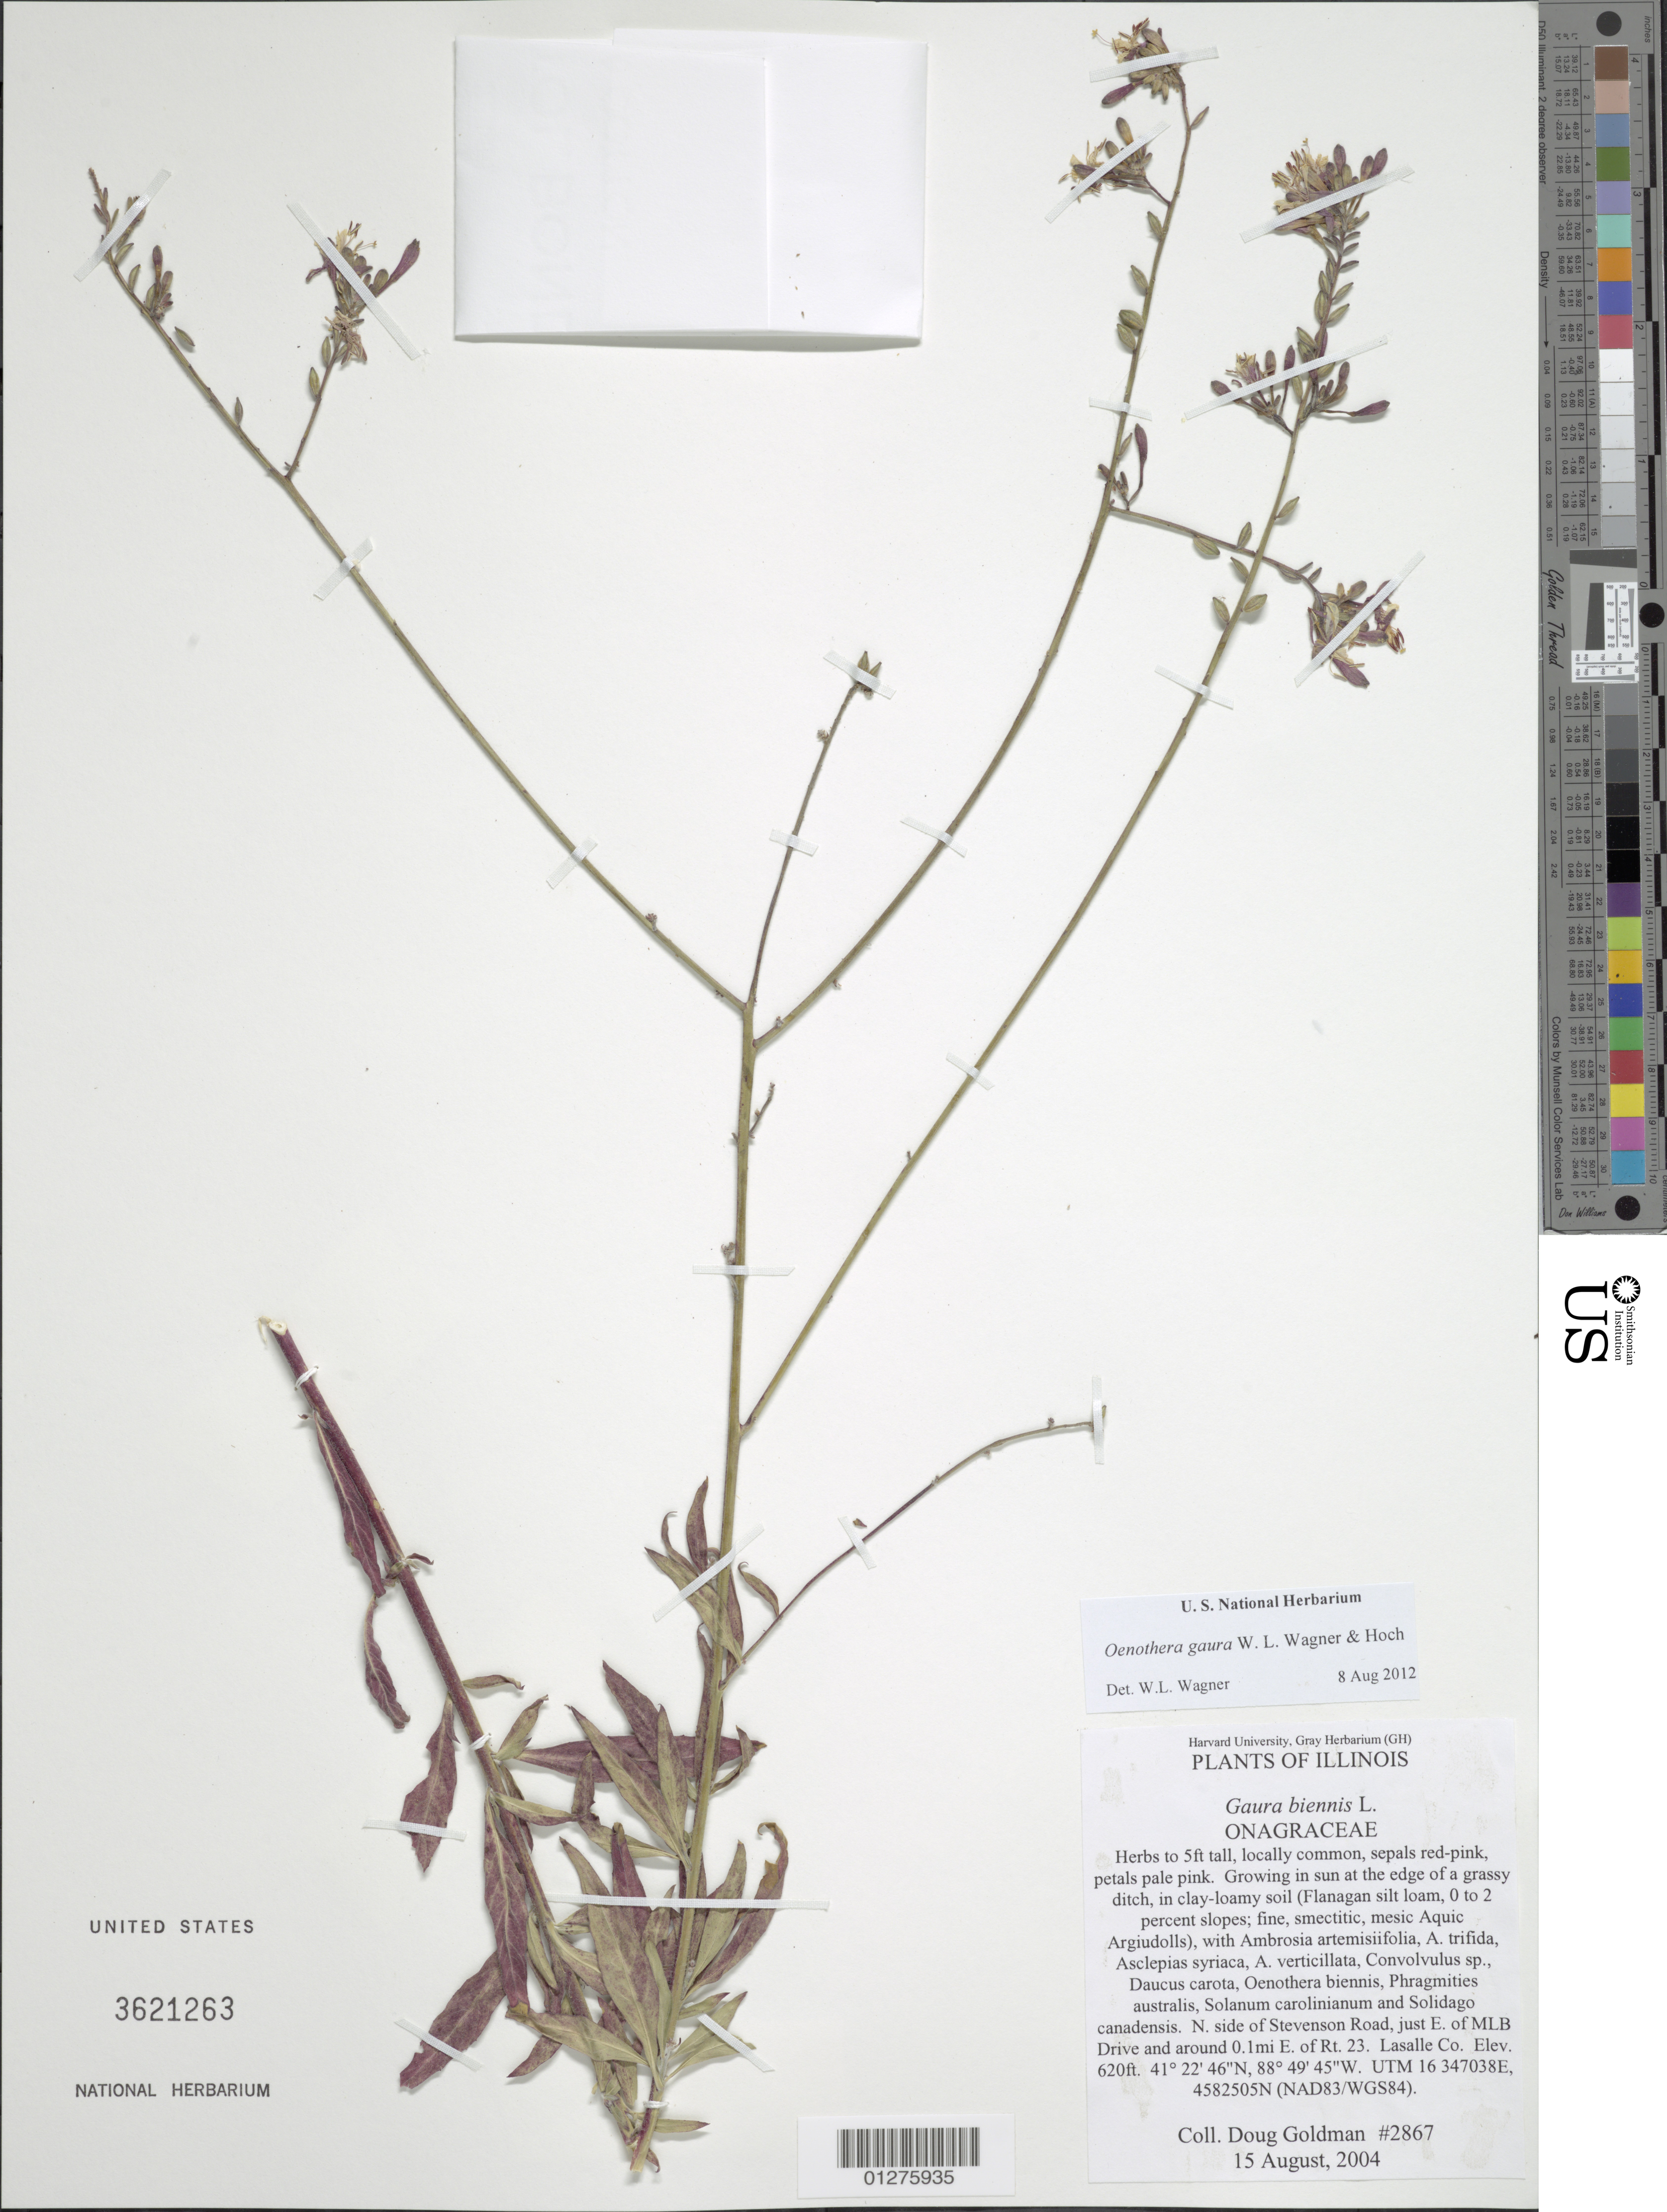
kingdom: Plantae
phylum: Tracheophyta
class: Magnoliopsida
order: Myrtales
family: Onagraceae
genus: Oenothera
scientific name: Oenothera gaura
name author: W.L. Wagner & Hoch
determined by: Wagner, W. L., (BOT), Smithsonian Institution - National Museum of Natural History (UNITED STATES)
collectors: D. Goldman, S. Leidner & H. Oleari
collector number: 2867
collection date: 2004-08-15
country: United States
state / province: Illinois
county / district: La Salle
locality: N. side of Stevenson Road, just E. of MLB Srive and around 0.1 mi E. of Rt. 23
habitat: In sun at the edge of a grassy ditch, in clay loamy soil.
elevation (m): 189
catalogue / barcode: US 3621263